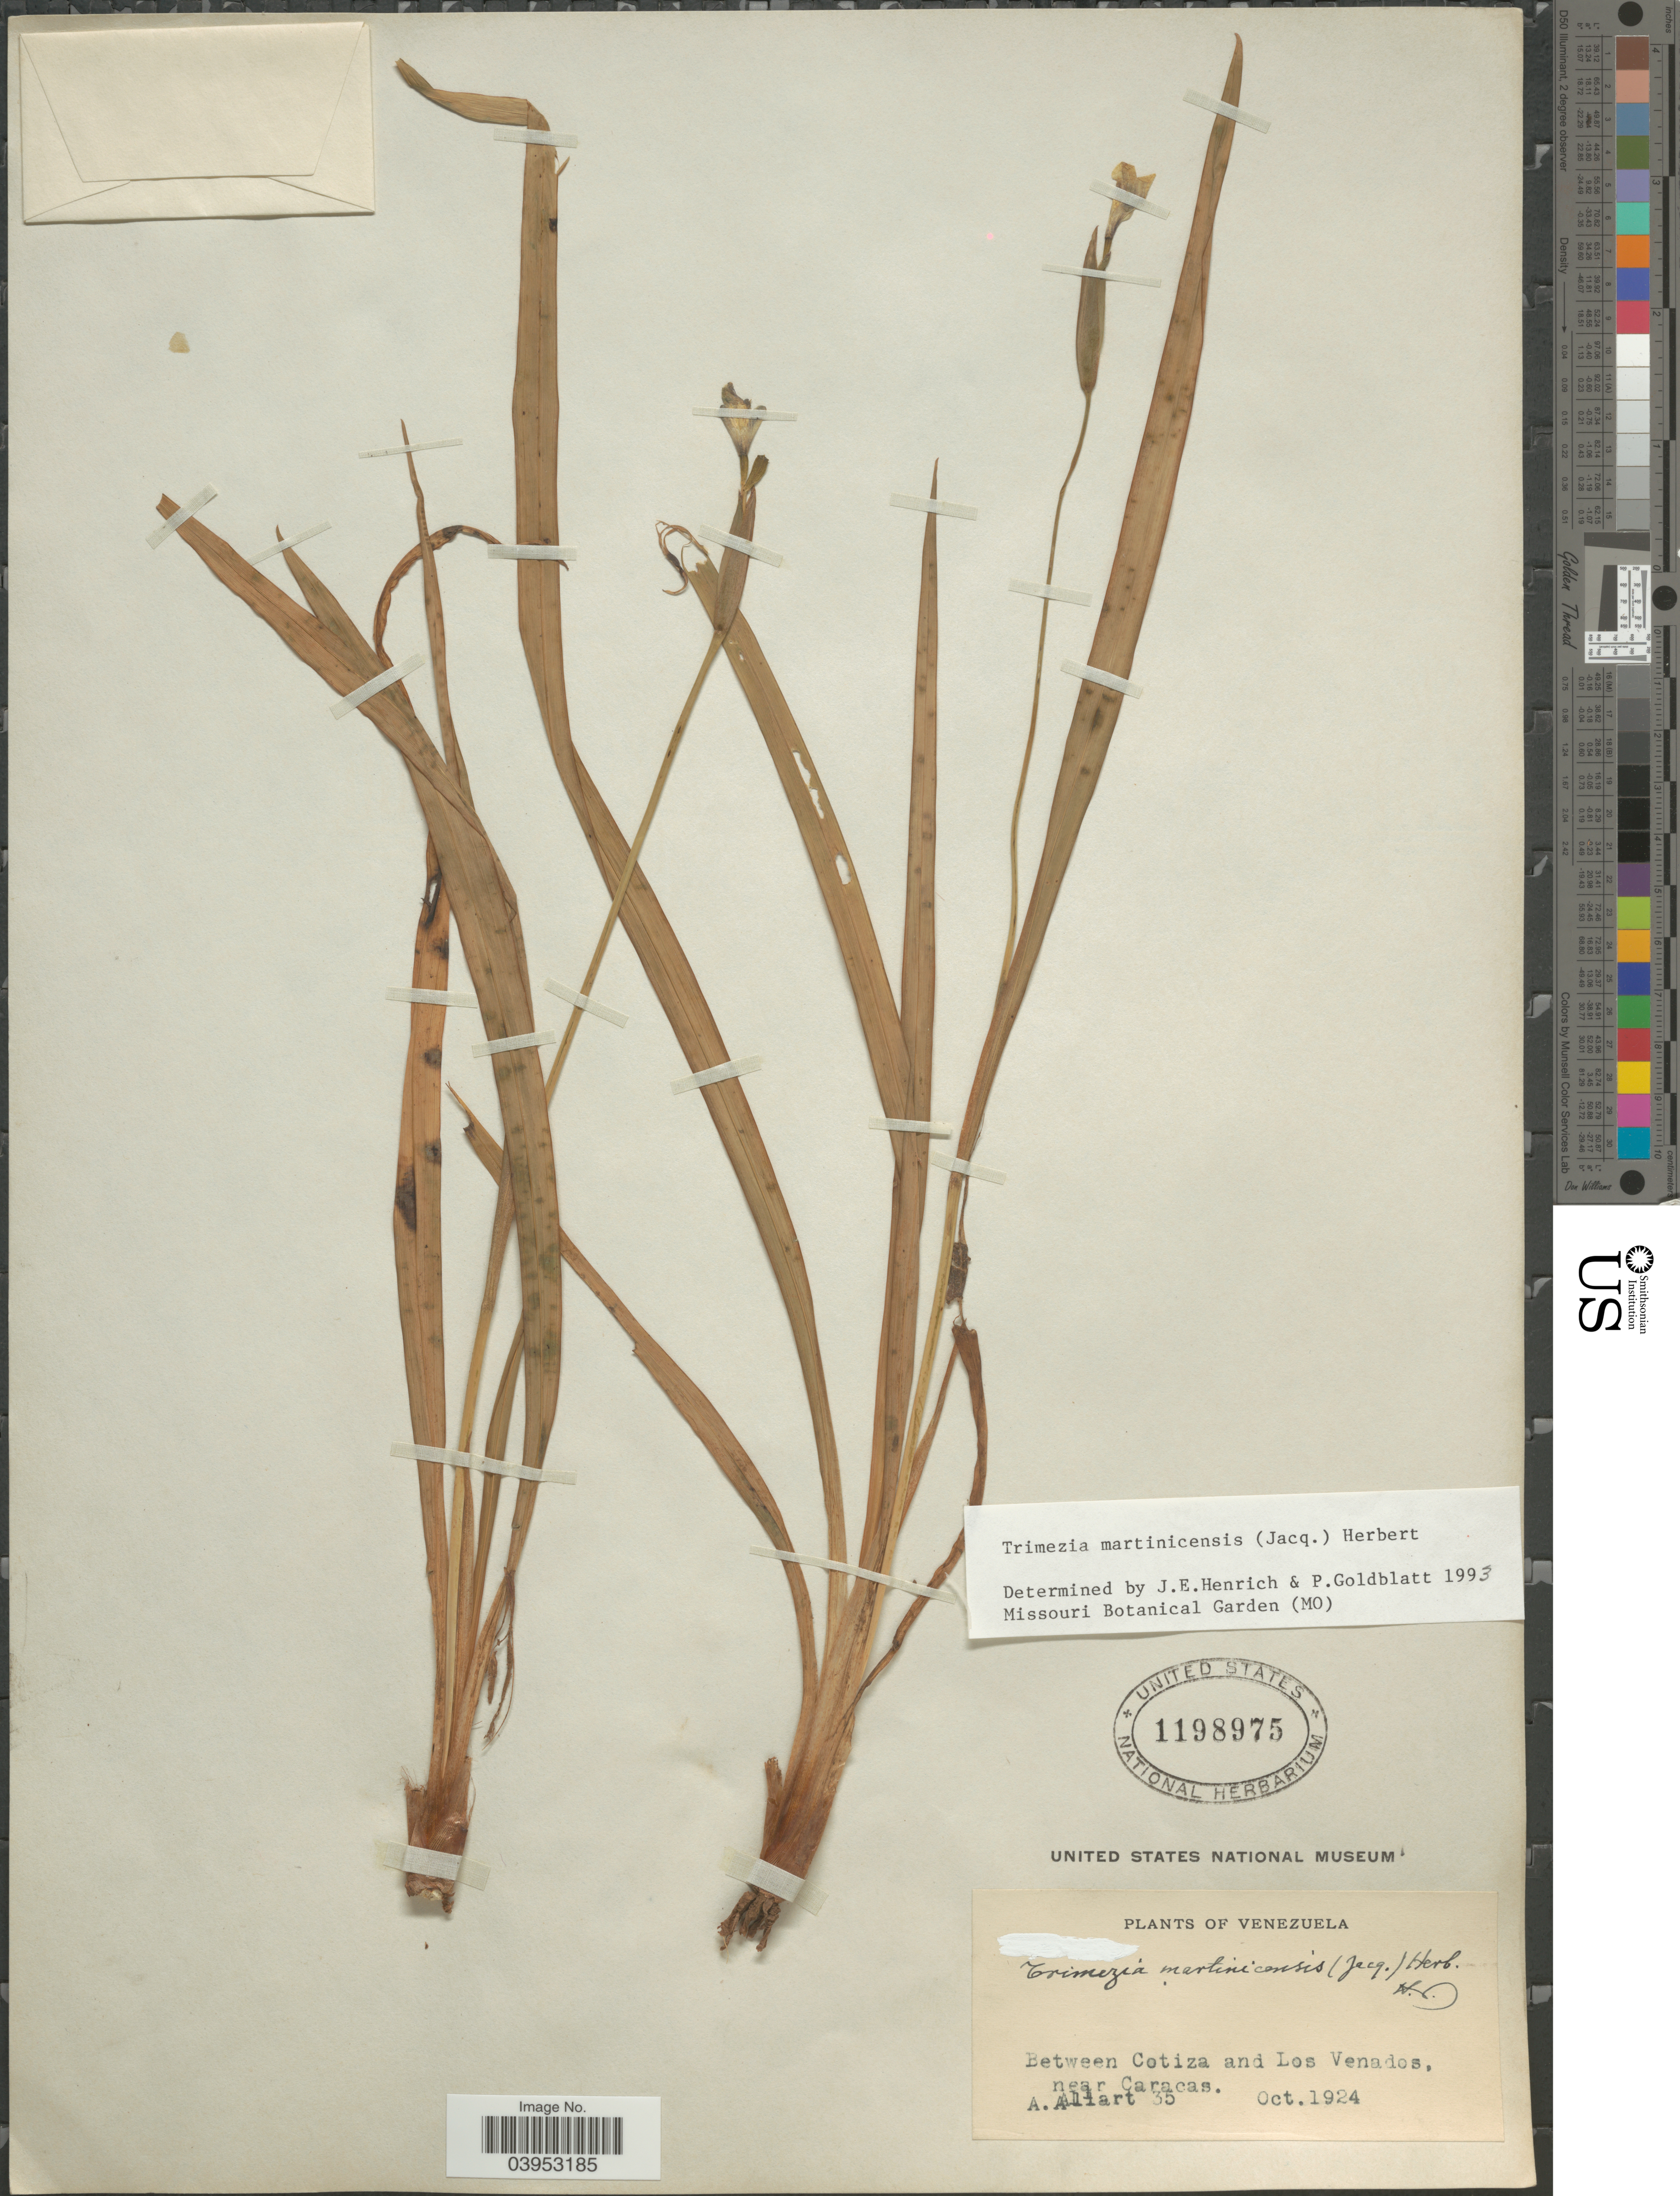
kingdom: Plantae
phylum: Tracheophyta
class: Liliopsida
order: Asparagales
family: Iridaceae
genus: Trimezia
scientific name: Trimezia martinicensis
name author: (Jacq.) Herb.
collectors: A. Allart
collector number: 35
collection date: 1924-10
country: Venezuela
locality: Between Cotiza and Los Venados, near Caracas.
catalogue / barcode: US 1198975